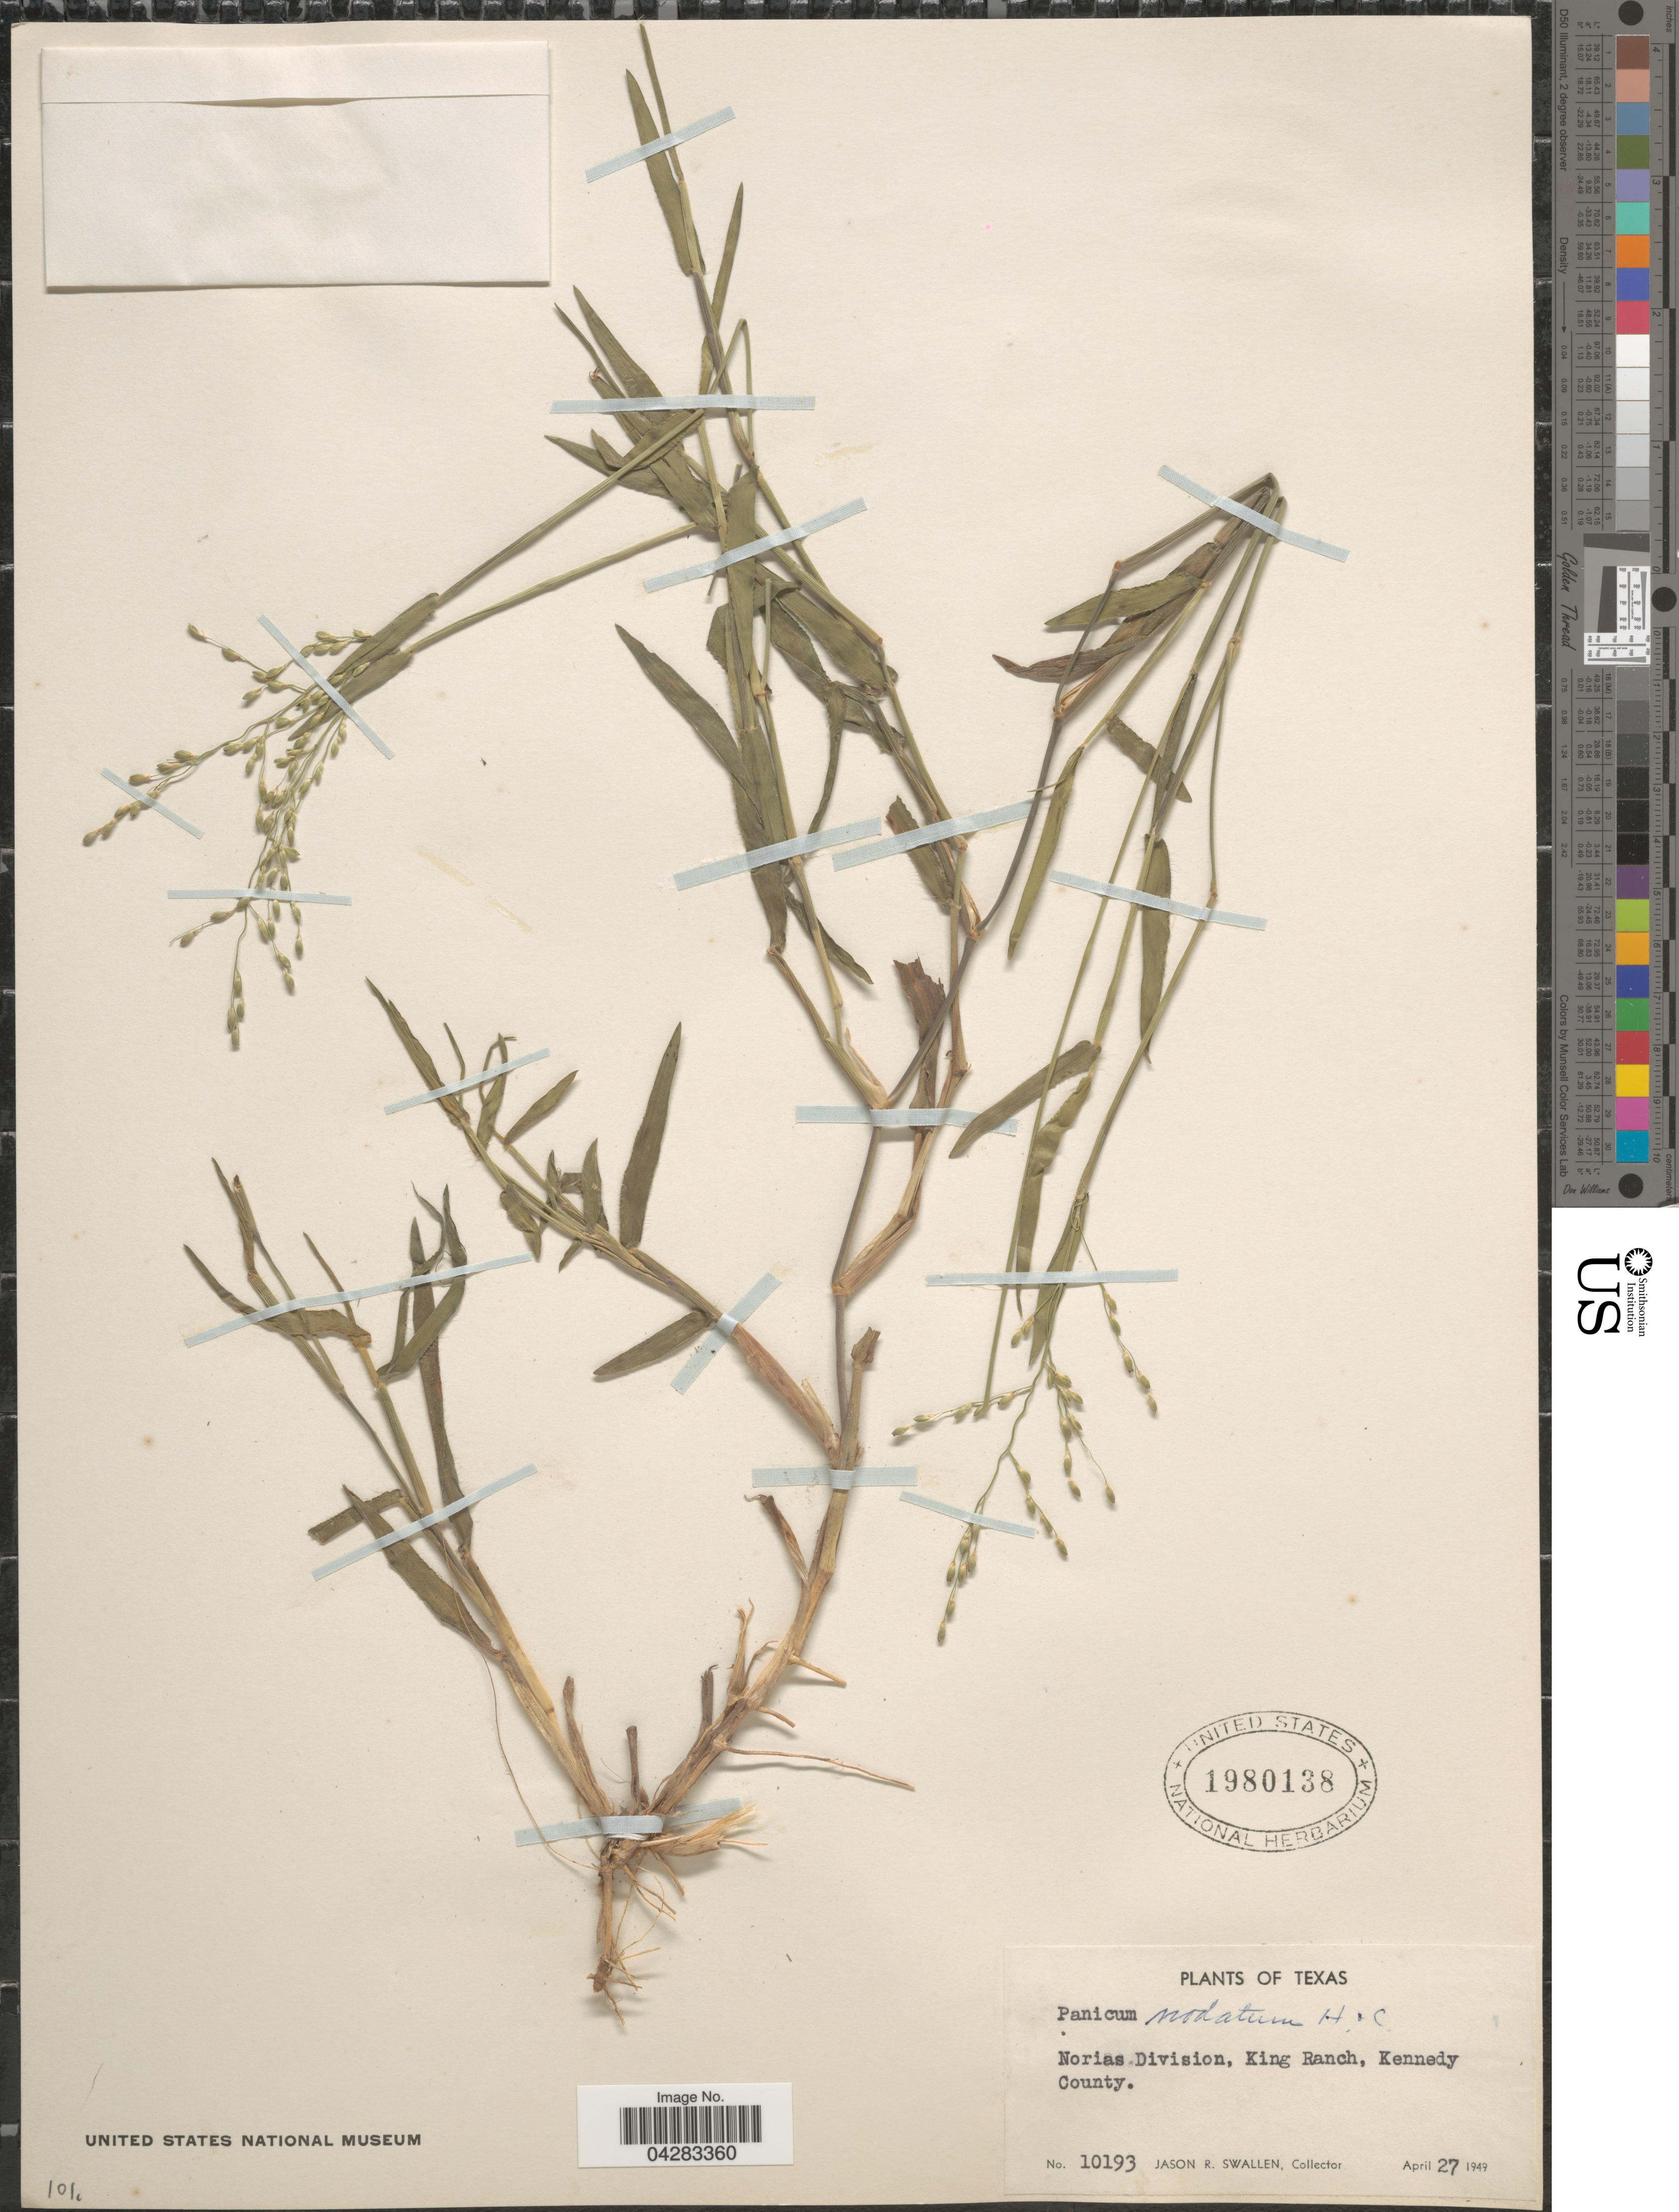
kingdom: Plantae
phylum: Tracheophyta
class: Liliopsida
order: Poales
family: Poaceae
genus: Dichanthelium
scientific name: Dichanthelium nodatum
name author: (Hitchc. & Chase) Gould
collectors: J. R. Swallen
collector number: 10193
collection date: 1949-04-27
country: United States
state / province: Texas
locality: Norias Division, King Ranch, Kennedy County.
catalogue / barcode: US 1980138